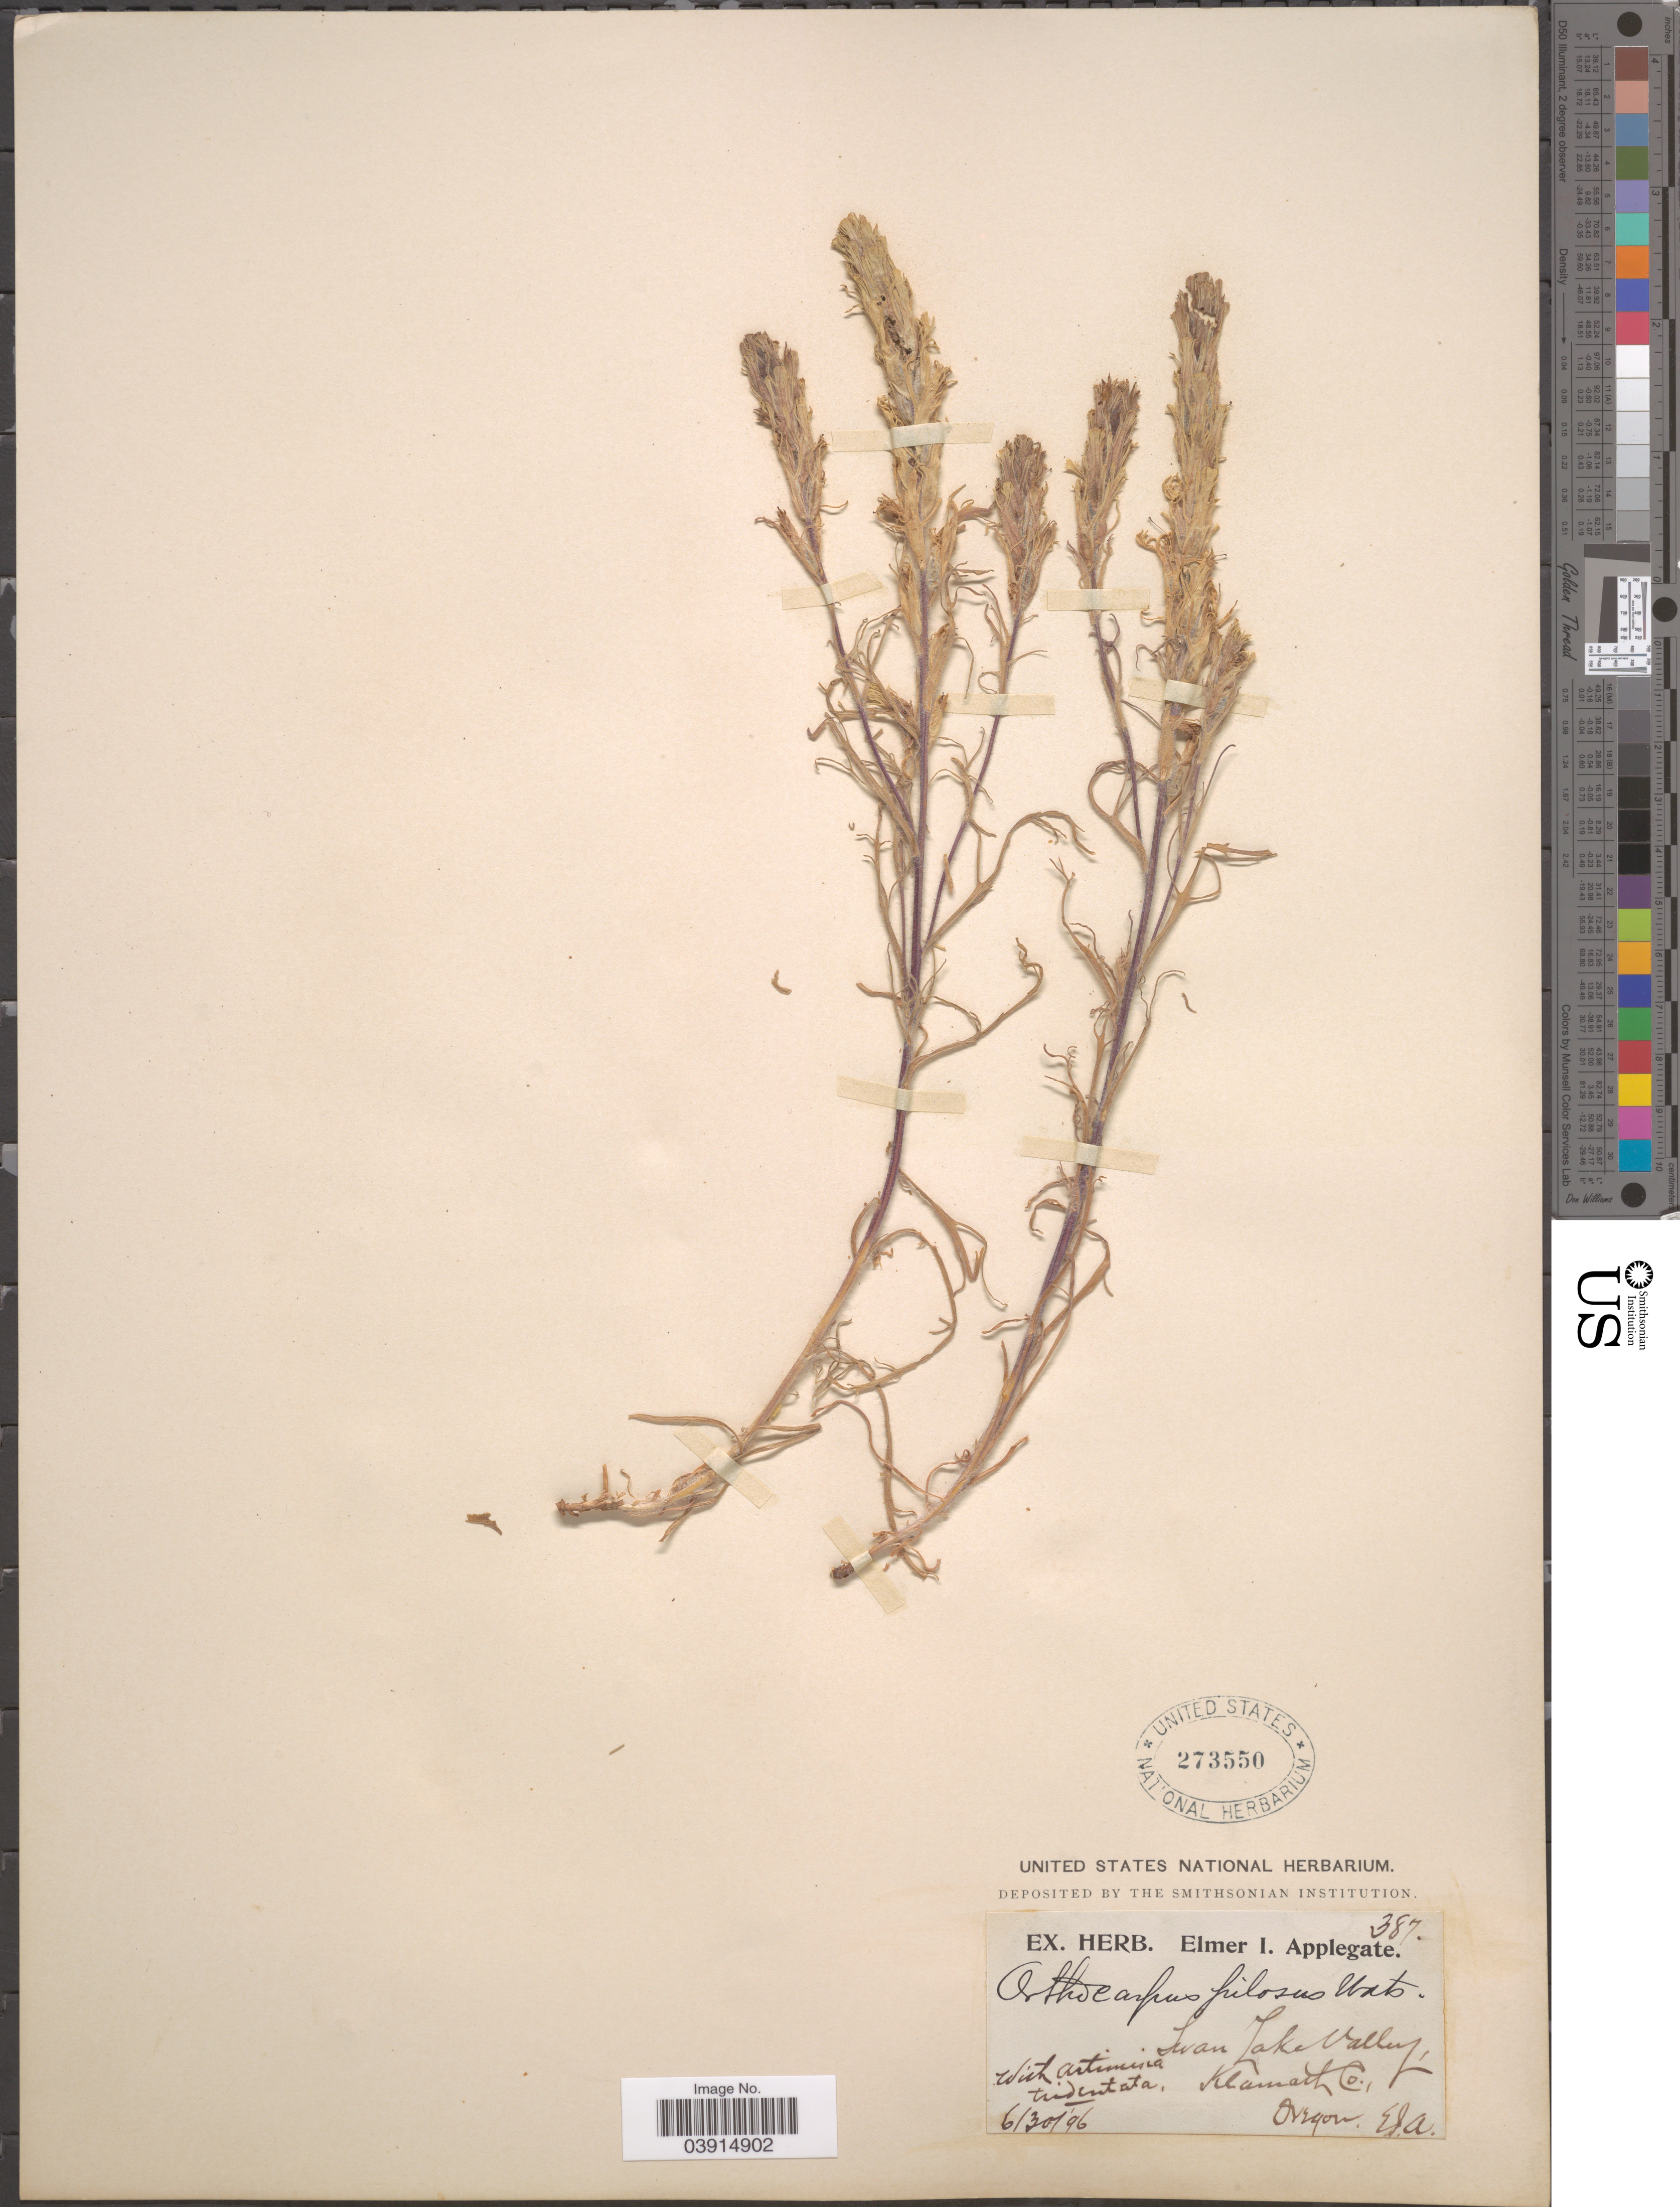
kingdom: Plantae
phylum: Tracheophyta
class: Magnoliopsida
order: Lamiales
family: Orobanchaceae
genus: Castilleja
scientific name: Castilleja sp.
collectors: E. I. Applegate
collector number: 387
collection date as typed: Transcribed d/m/y: 30/6/96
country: United States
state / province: Oregon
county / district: Klamath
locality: Iwan Lake Valley. Klamath Co.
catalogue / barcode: US 273550